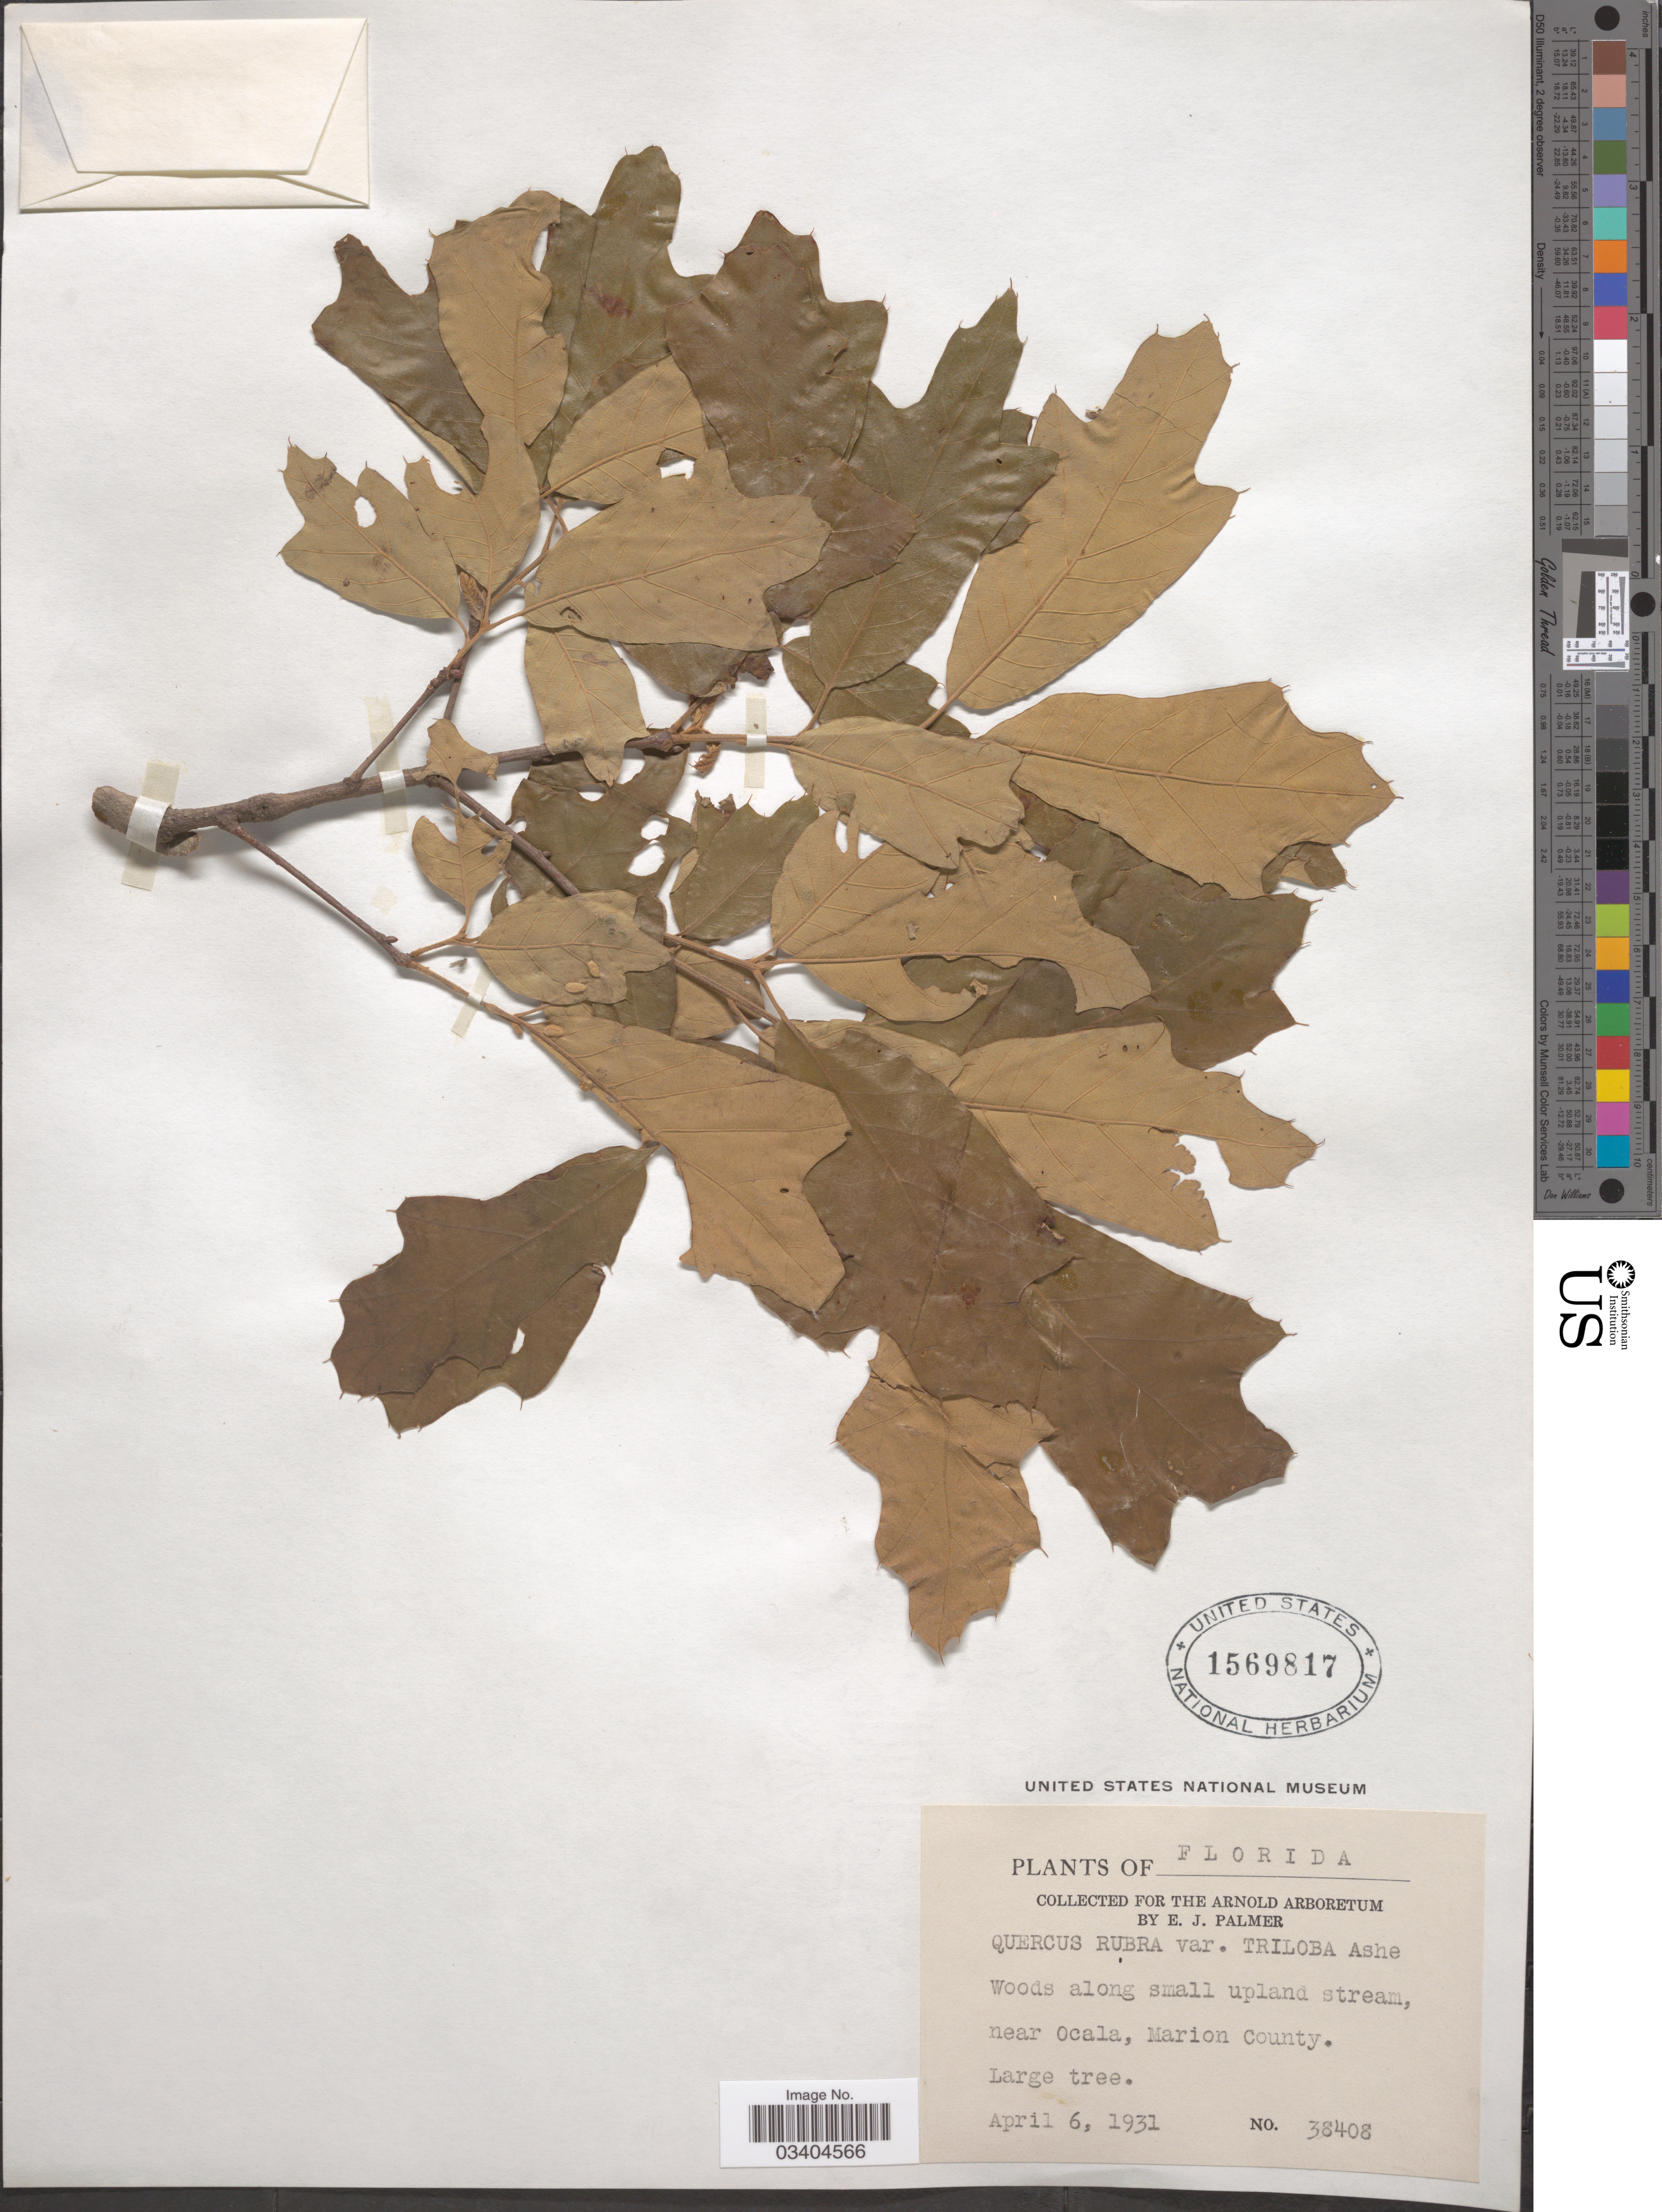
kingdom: Plantae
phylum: Tracheophyta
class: Magnoliopsida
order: Fagales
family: Fagaceae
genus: Quercus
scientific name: Quercus falcata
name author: Michx.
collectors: E. J. Palmer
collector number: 38408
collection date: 1931-04-06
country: United States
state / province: Florida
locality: Near Ocala, Marion County.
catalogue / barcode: US 1569817